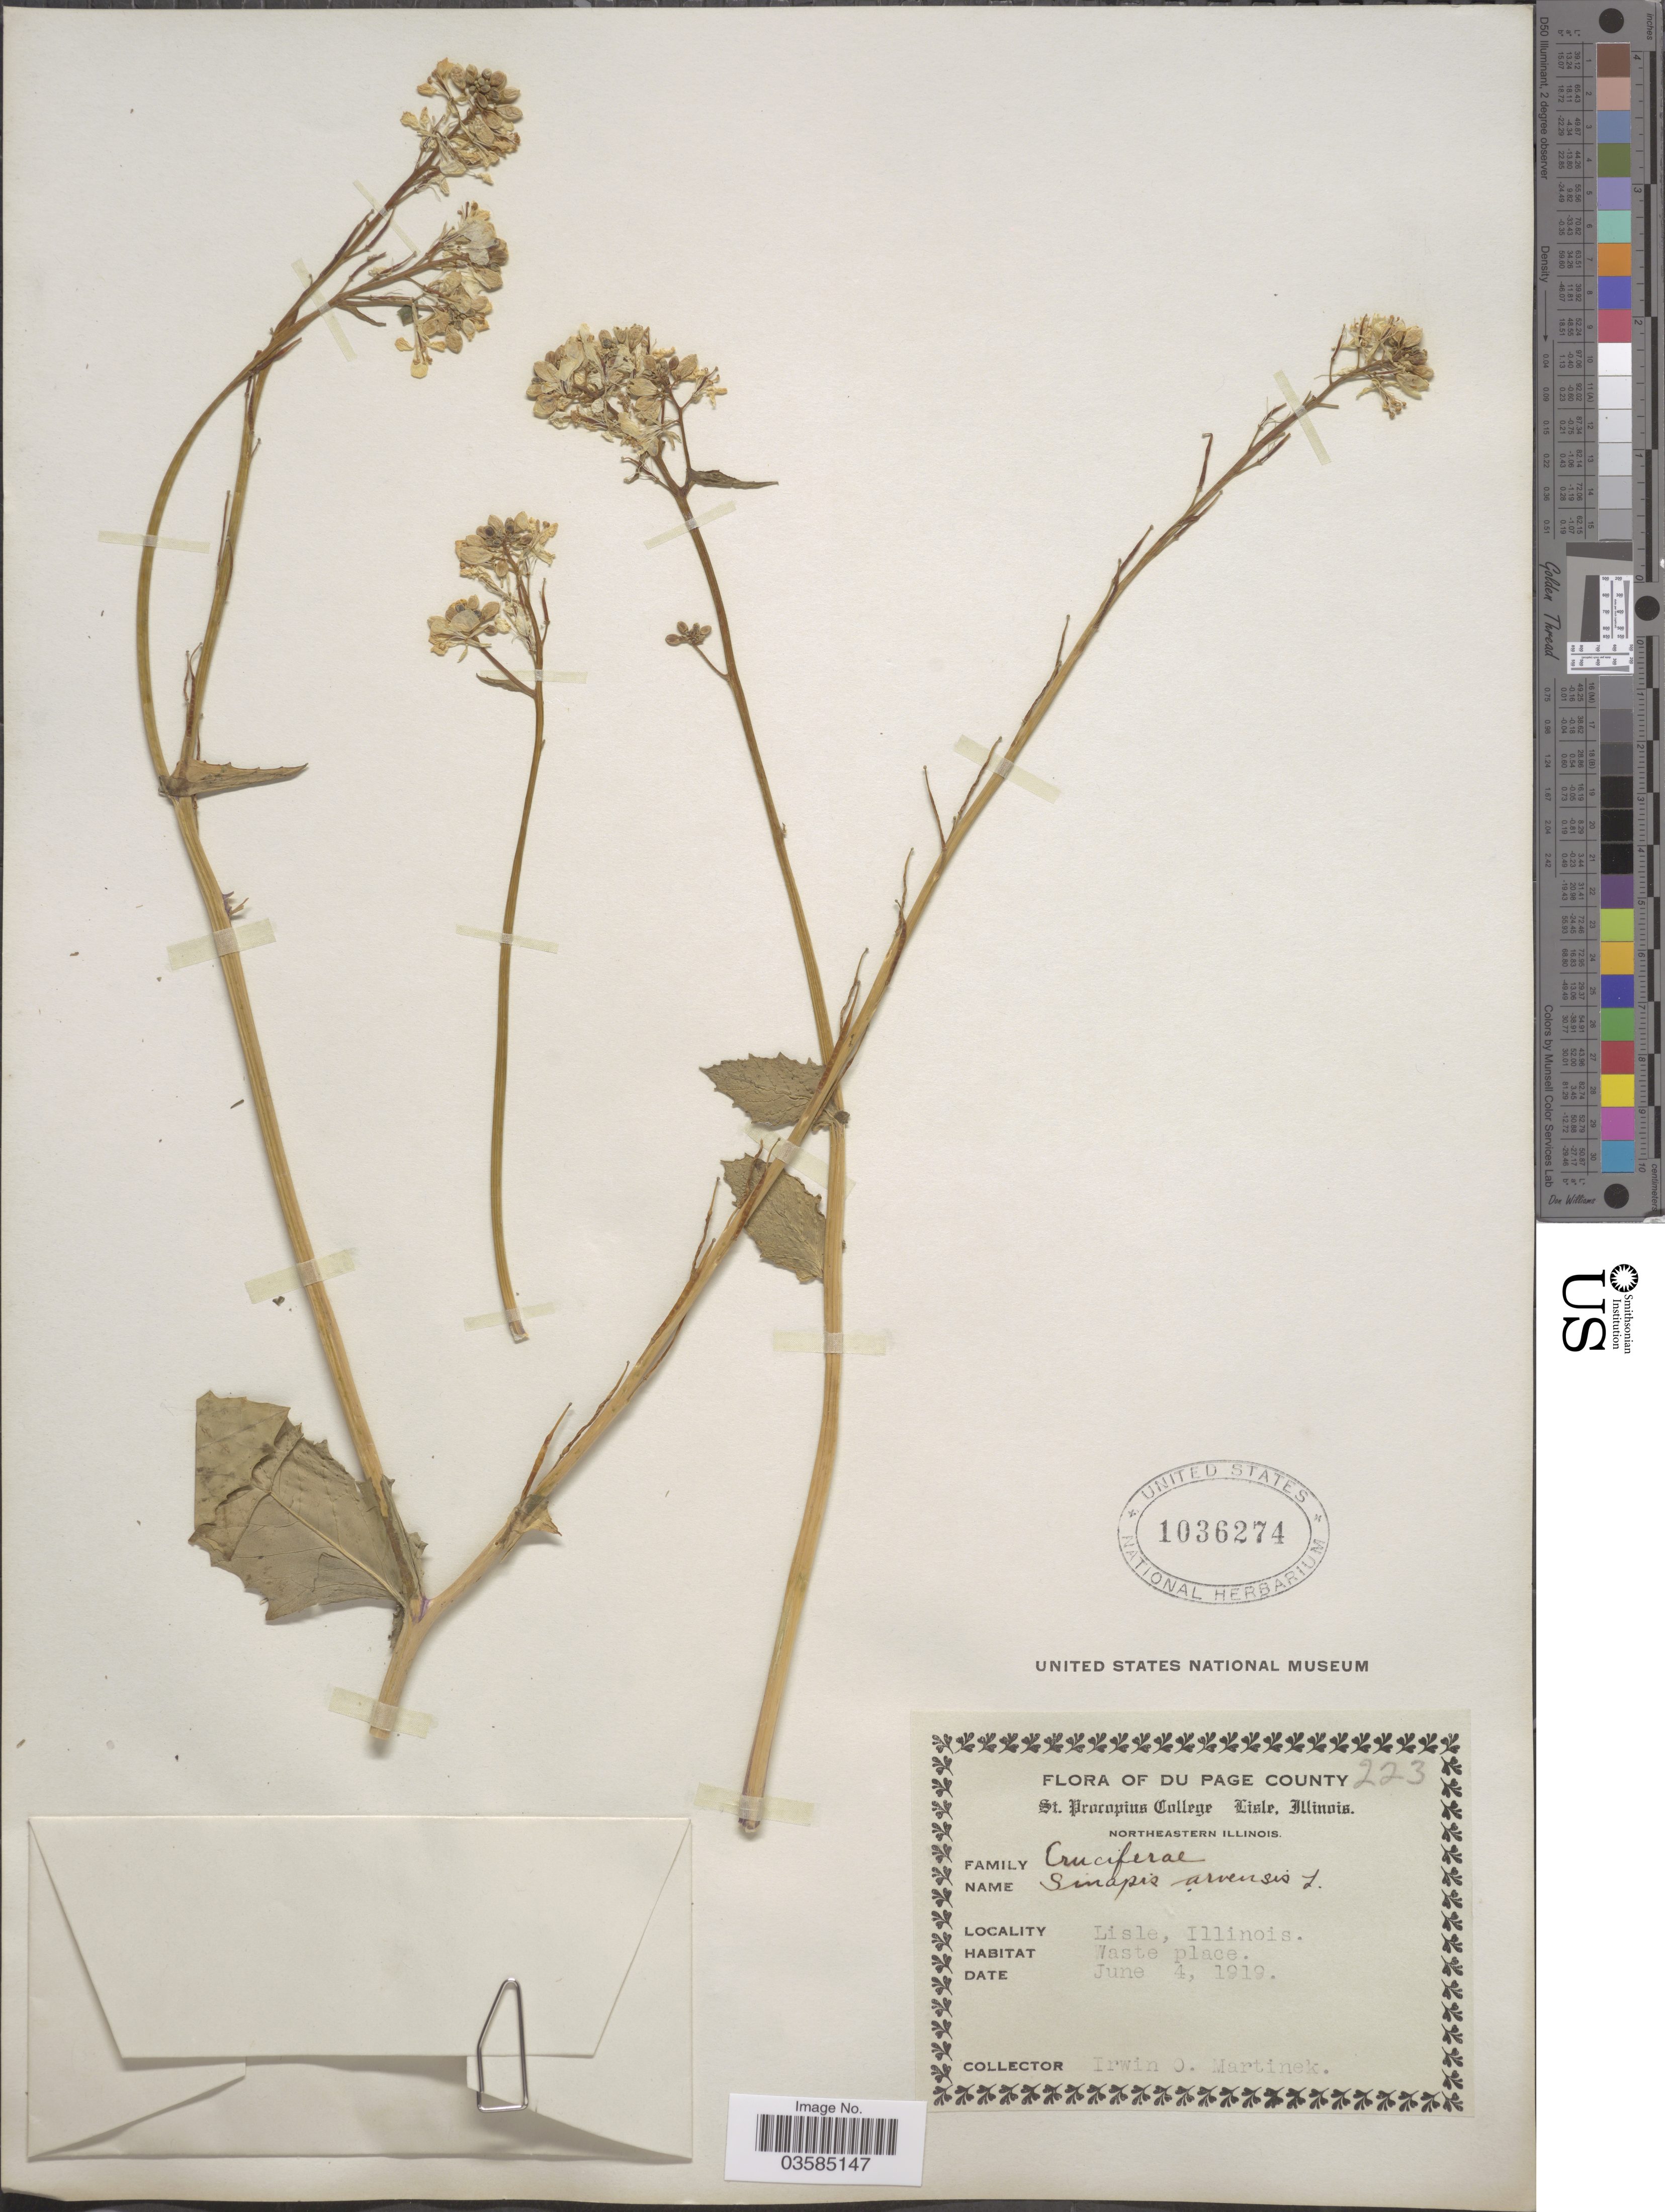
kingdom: Plantae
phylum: Tracheophyta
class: Magnoliopsida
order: Brassicales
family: Brassicaceae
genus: Brassica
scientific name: Brassica kaber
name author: (DC.) L.C. Wheeler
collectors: I. Martinek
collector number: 223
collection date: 1919-06-04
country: United States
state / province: Illinois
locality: Du Page County. Northeastern Illinois. Lisle.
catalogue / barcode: US 1036274